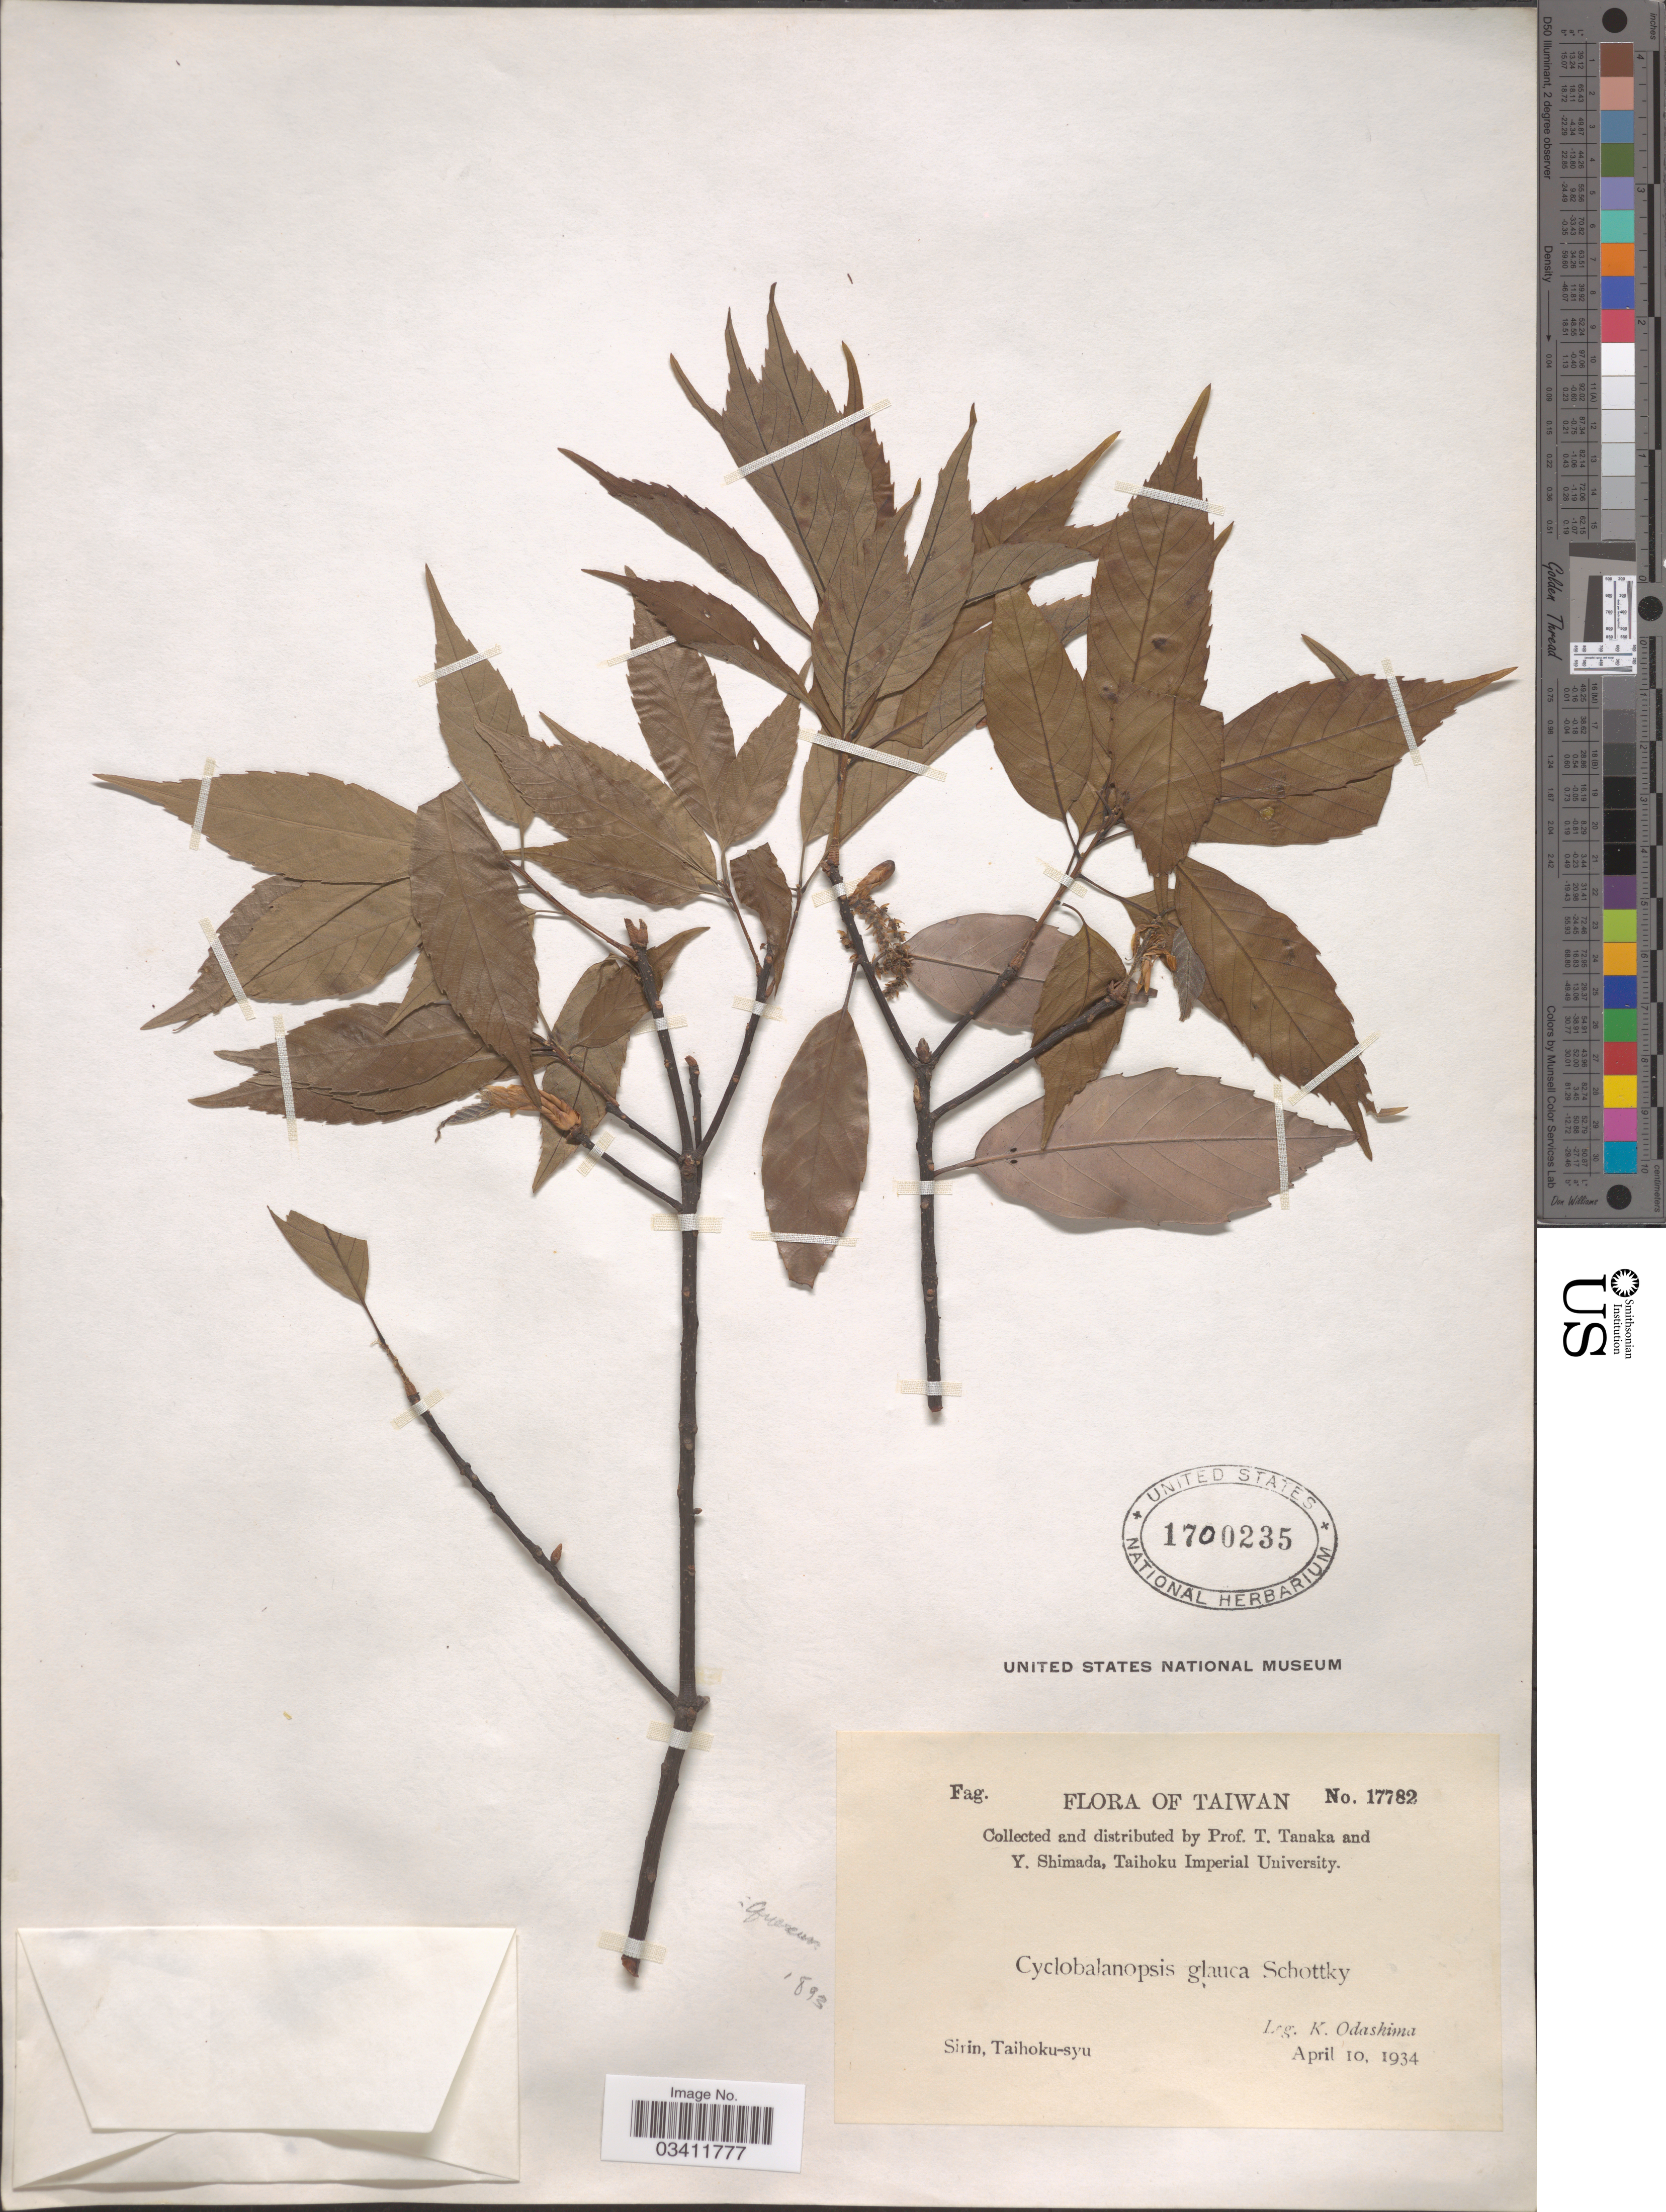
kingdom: Plantae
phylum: Tracheophyta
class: Magnoliopsida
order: Fagales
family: Fagaceae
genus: Quercus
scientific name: Quercus glauca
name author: Thunb.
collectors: K. Odashima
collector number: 17782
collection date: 1934-04-10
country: Taiwan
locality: Sirin, Taihoku-syu.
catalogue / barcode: US 1700235